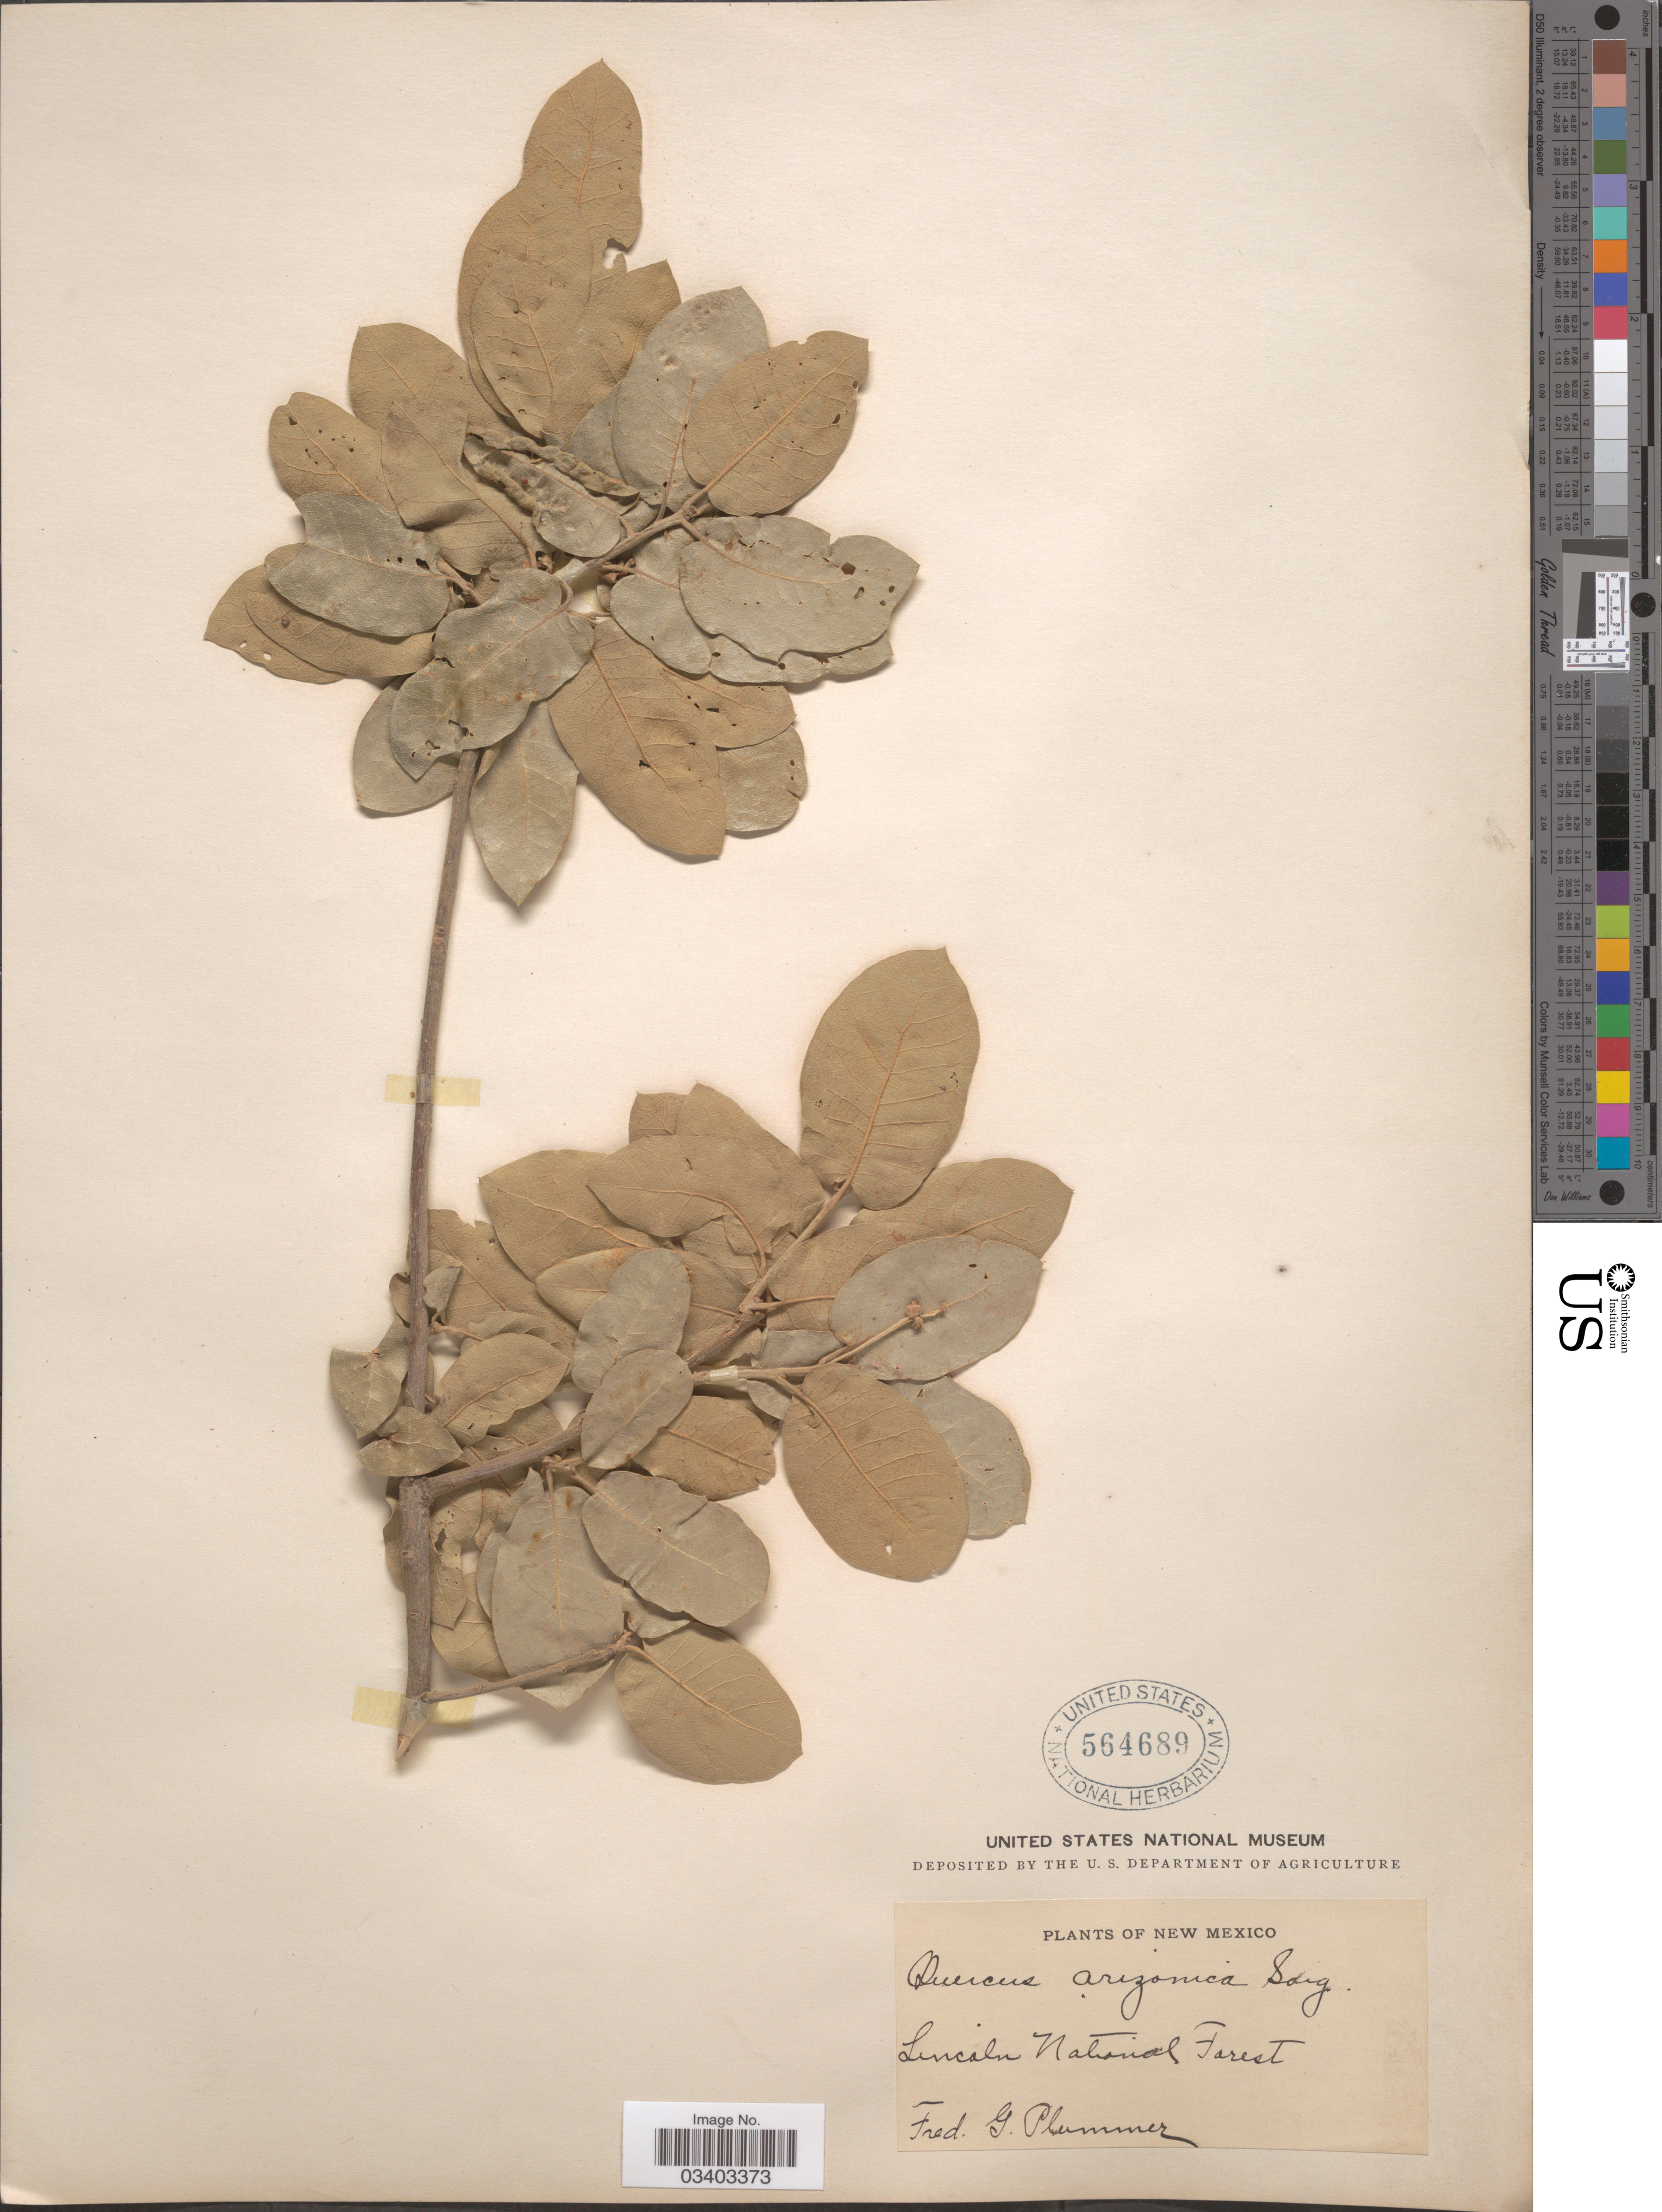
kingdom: Plantae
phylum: Tracheophyta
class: Magnoliopsida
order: Fagales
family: Fagaceae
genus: Quercus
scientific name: Quercus arizonica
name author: Sarg.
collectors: F. Plummer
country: United States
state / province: New Mexico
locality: Lincoln National Forest.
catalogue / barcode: US 564689